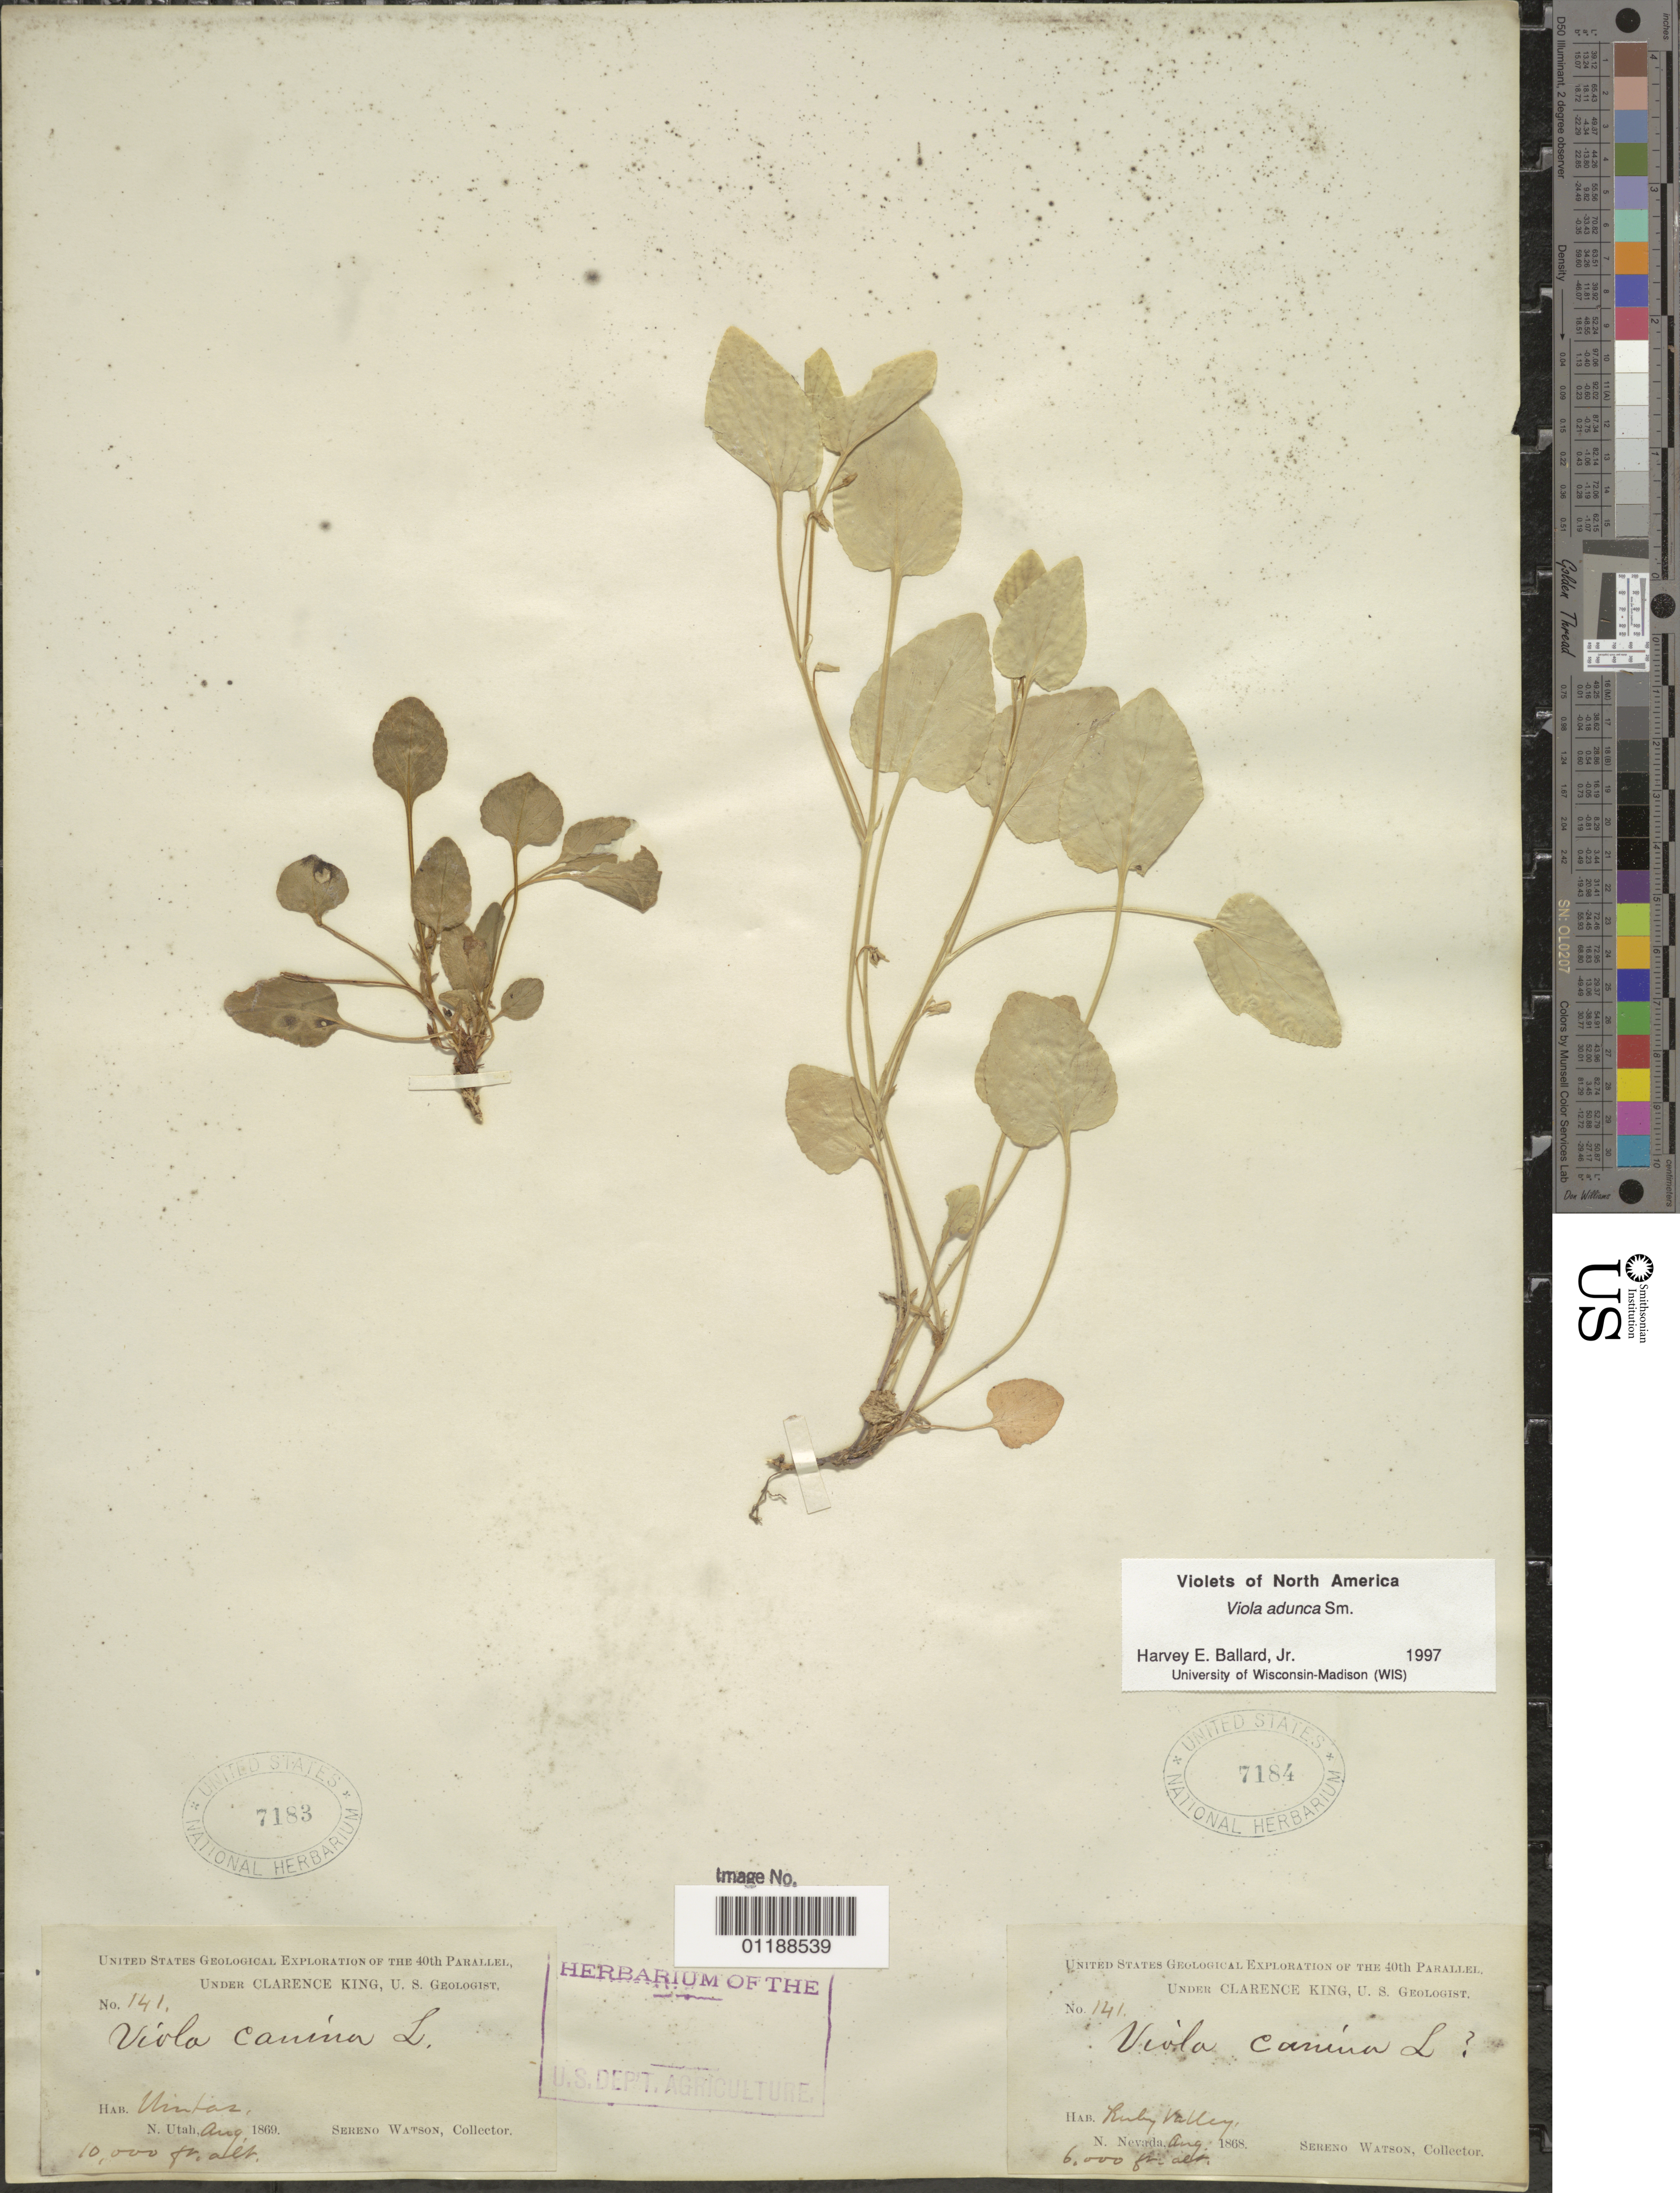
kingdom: Plantae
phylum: Tracheophyta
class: Magnoliopsida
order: Malpighiales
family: Violaceae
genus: Viola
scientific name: Viola adunca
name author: Sm.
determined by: Ballard, Harvey E.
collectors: S. Watson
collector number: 141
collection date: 1868-08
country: United States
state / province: Nevada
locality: Ruby Valley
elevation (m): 1829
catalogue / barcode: US 7183